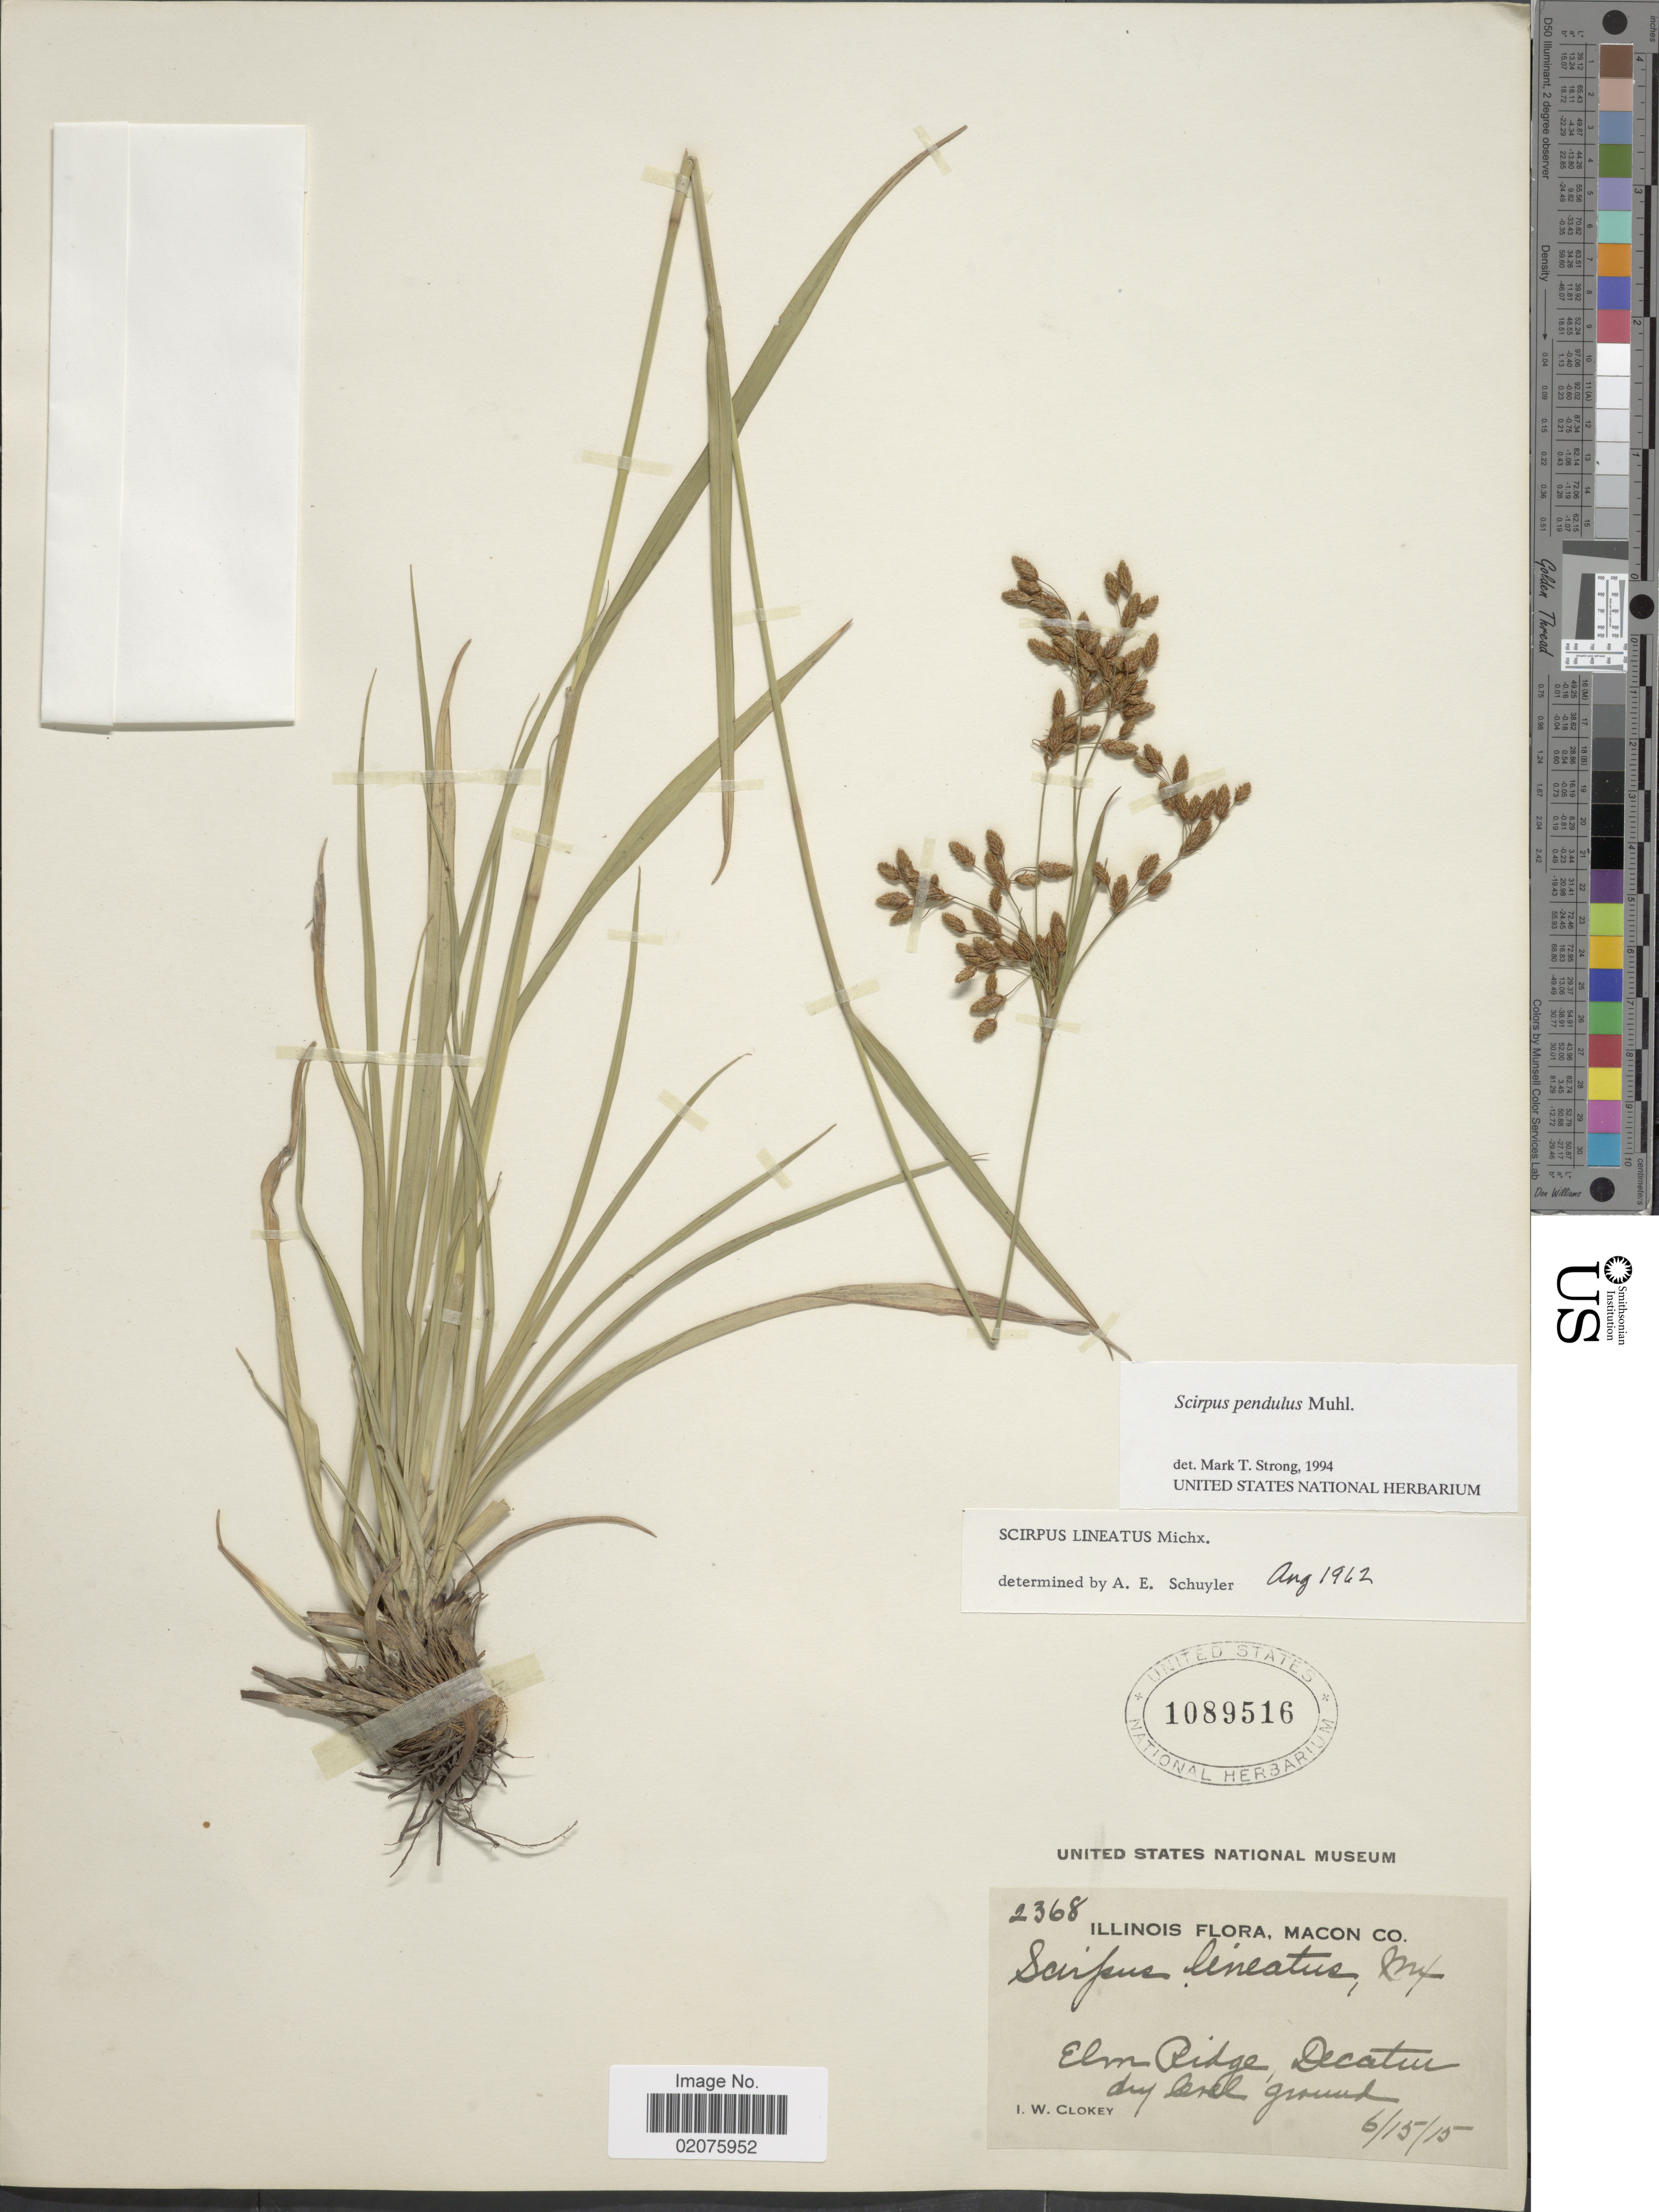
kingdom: Plantae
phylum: Tracheophyta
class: Liliopsida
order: Poales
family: Cyperaceae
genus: Scirpus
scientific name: Scirpus pendulus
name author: Muhl.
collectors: I. W. Clokey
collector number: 2368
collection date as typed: Transcribed d/m/y: 15/6/15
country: United States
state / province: Illinois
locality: Macon Co. Elm Ridge, Decatur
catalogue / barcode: US 1089516